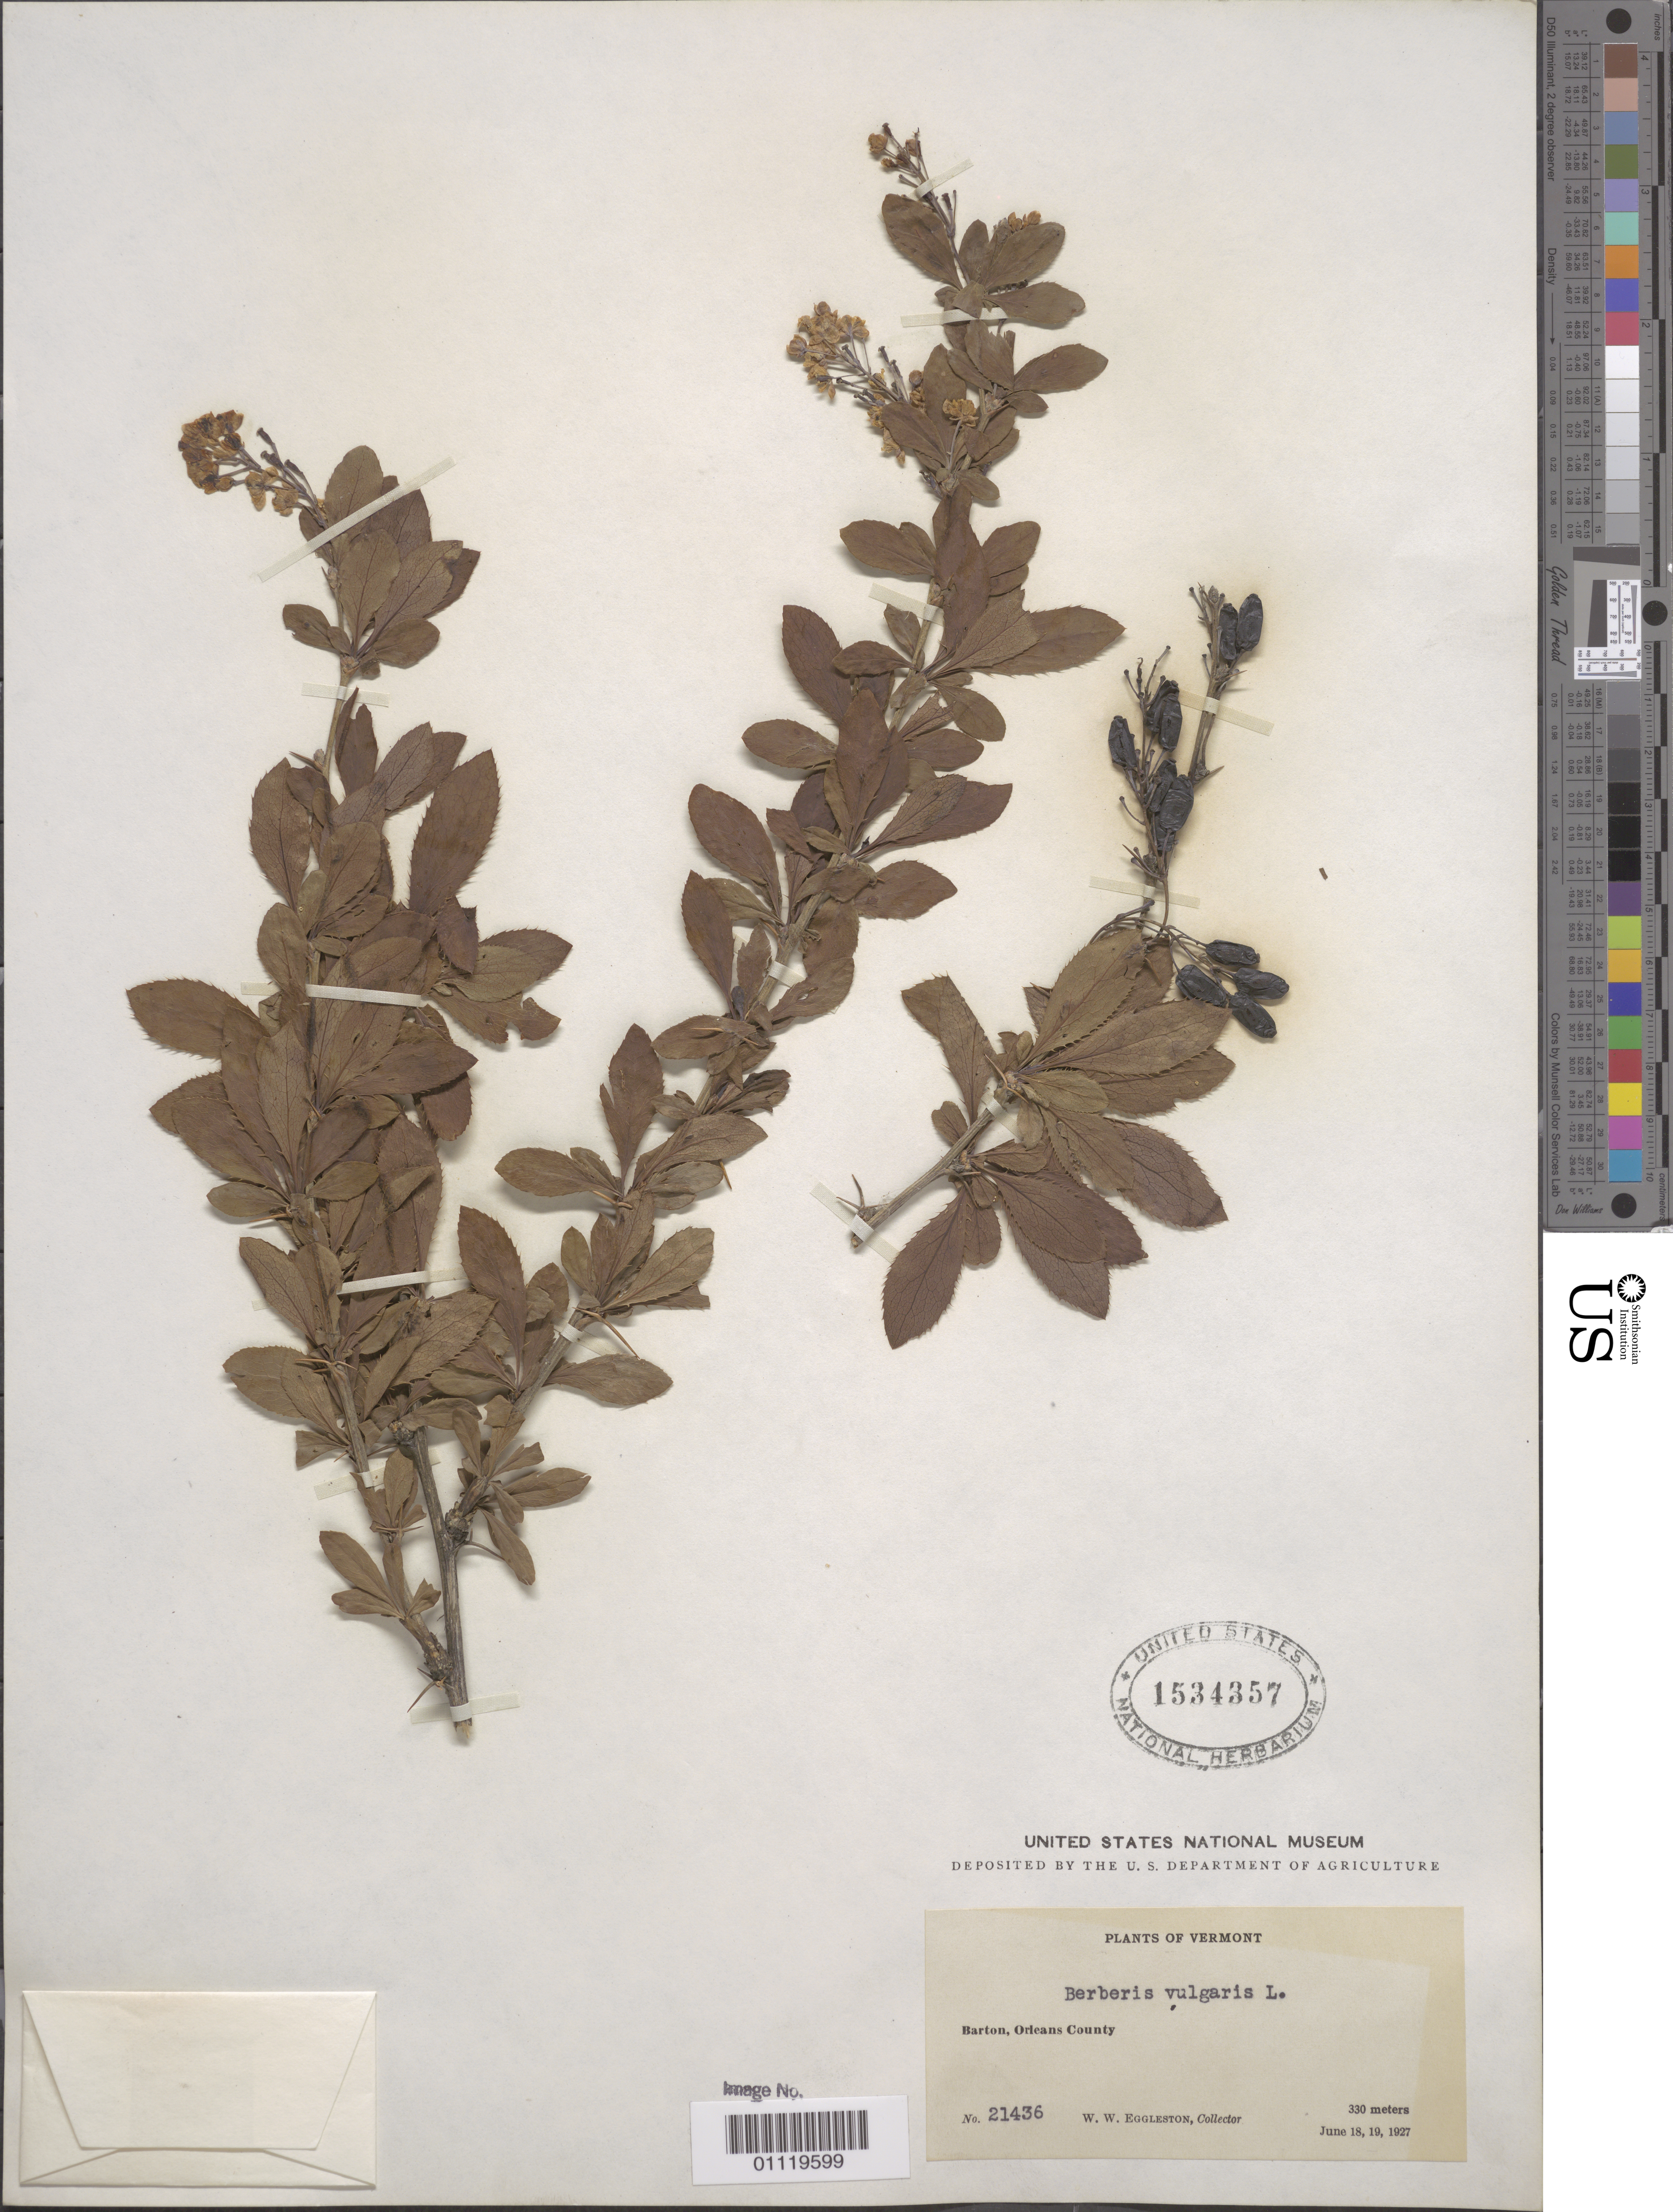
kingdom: Plantae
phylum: Tracheophyta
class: Magnoliopsida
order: Ranunculales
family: Berberidaceae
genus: Berberis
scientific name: Berberis vulgaris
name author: L.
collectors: W. W. Eggleston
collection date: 1927-06-18,1927-06-19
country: United States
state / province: Vermont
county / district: Orleans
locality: Barton city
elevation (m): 330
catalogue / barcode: US 1534357